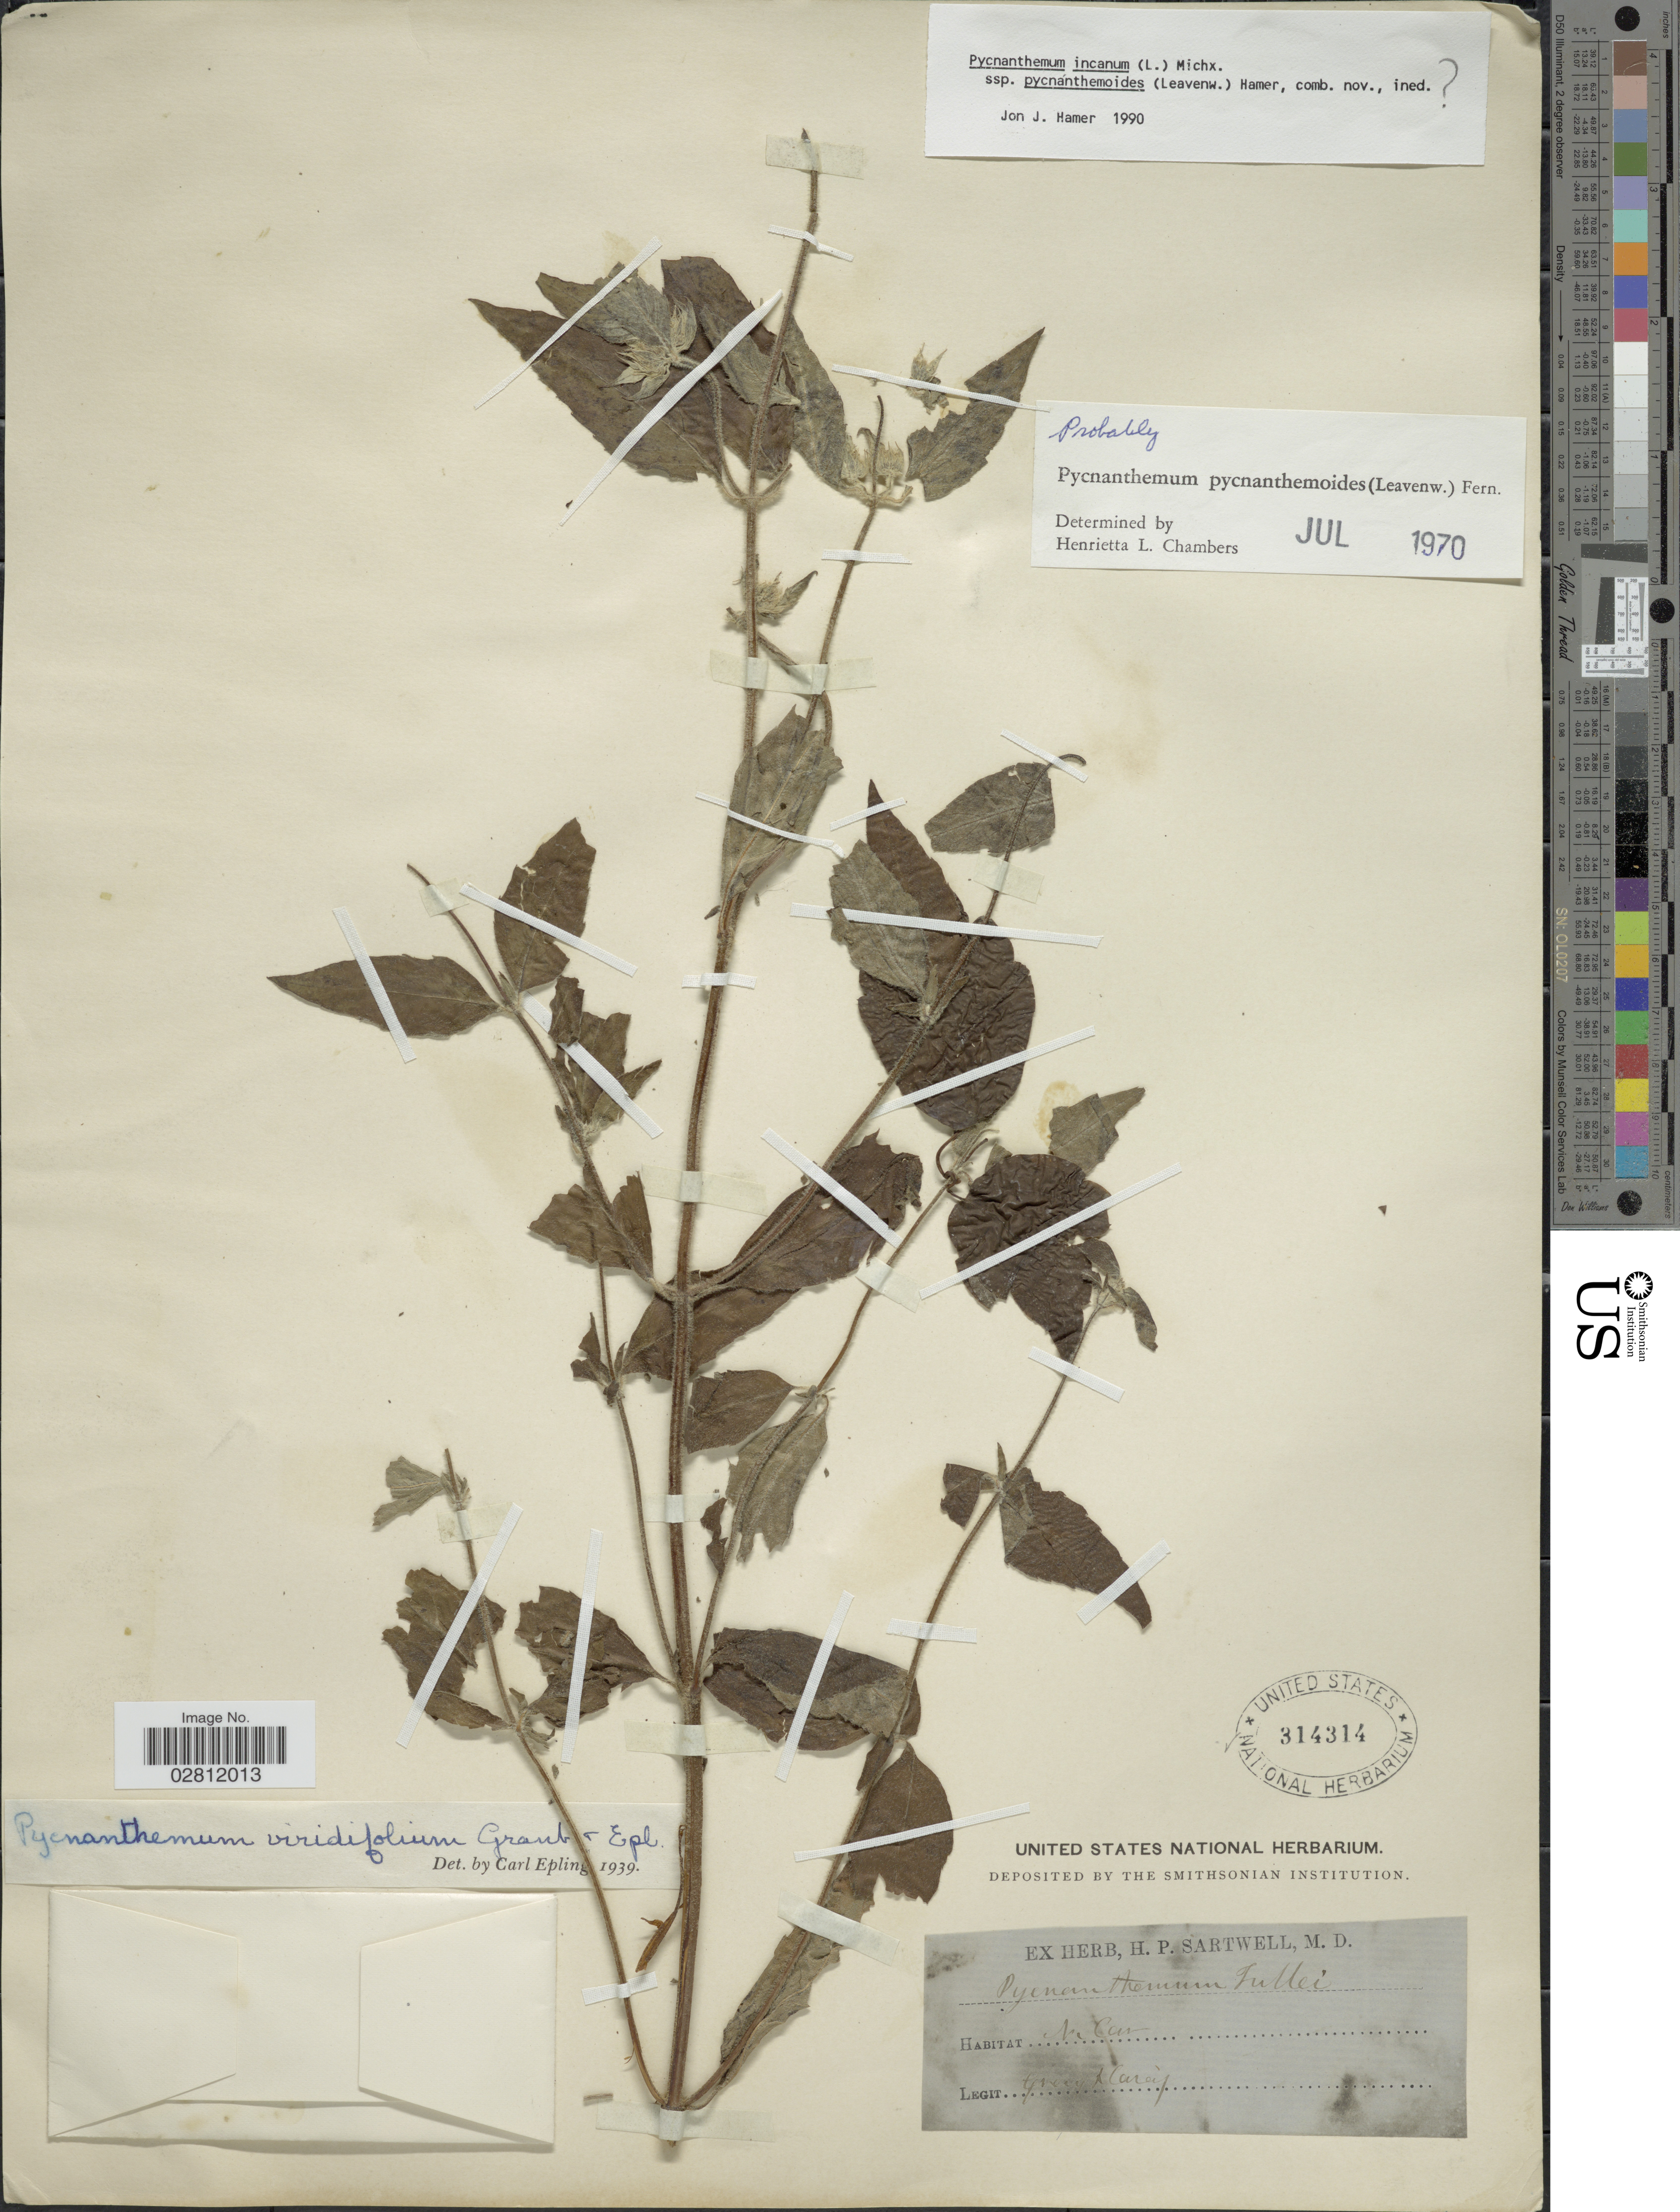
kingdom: Plantae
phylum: Tracheophyta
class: Magnoliopsida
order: Lamiales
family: Lamiaceae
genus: Pycnanthemum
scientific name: Pycnanthemum incanum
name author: (L.) Michx.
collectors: -. Green & Carey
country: United States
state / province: North Carolina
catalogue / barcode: US 314314